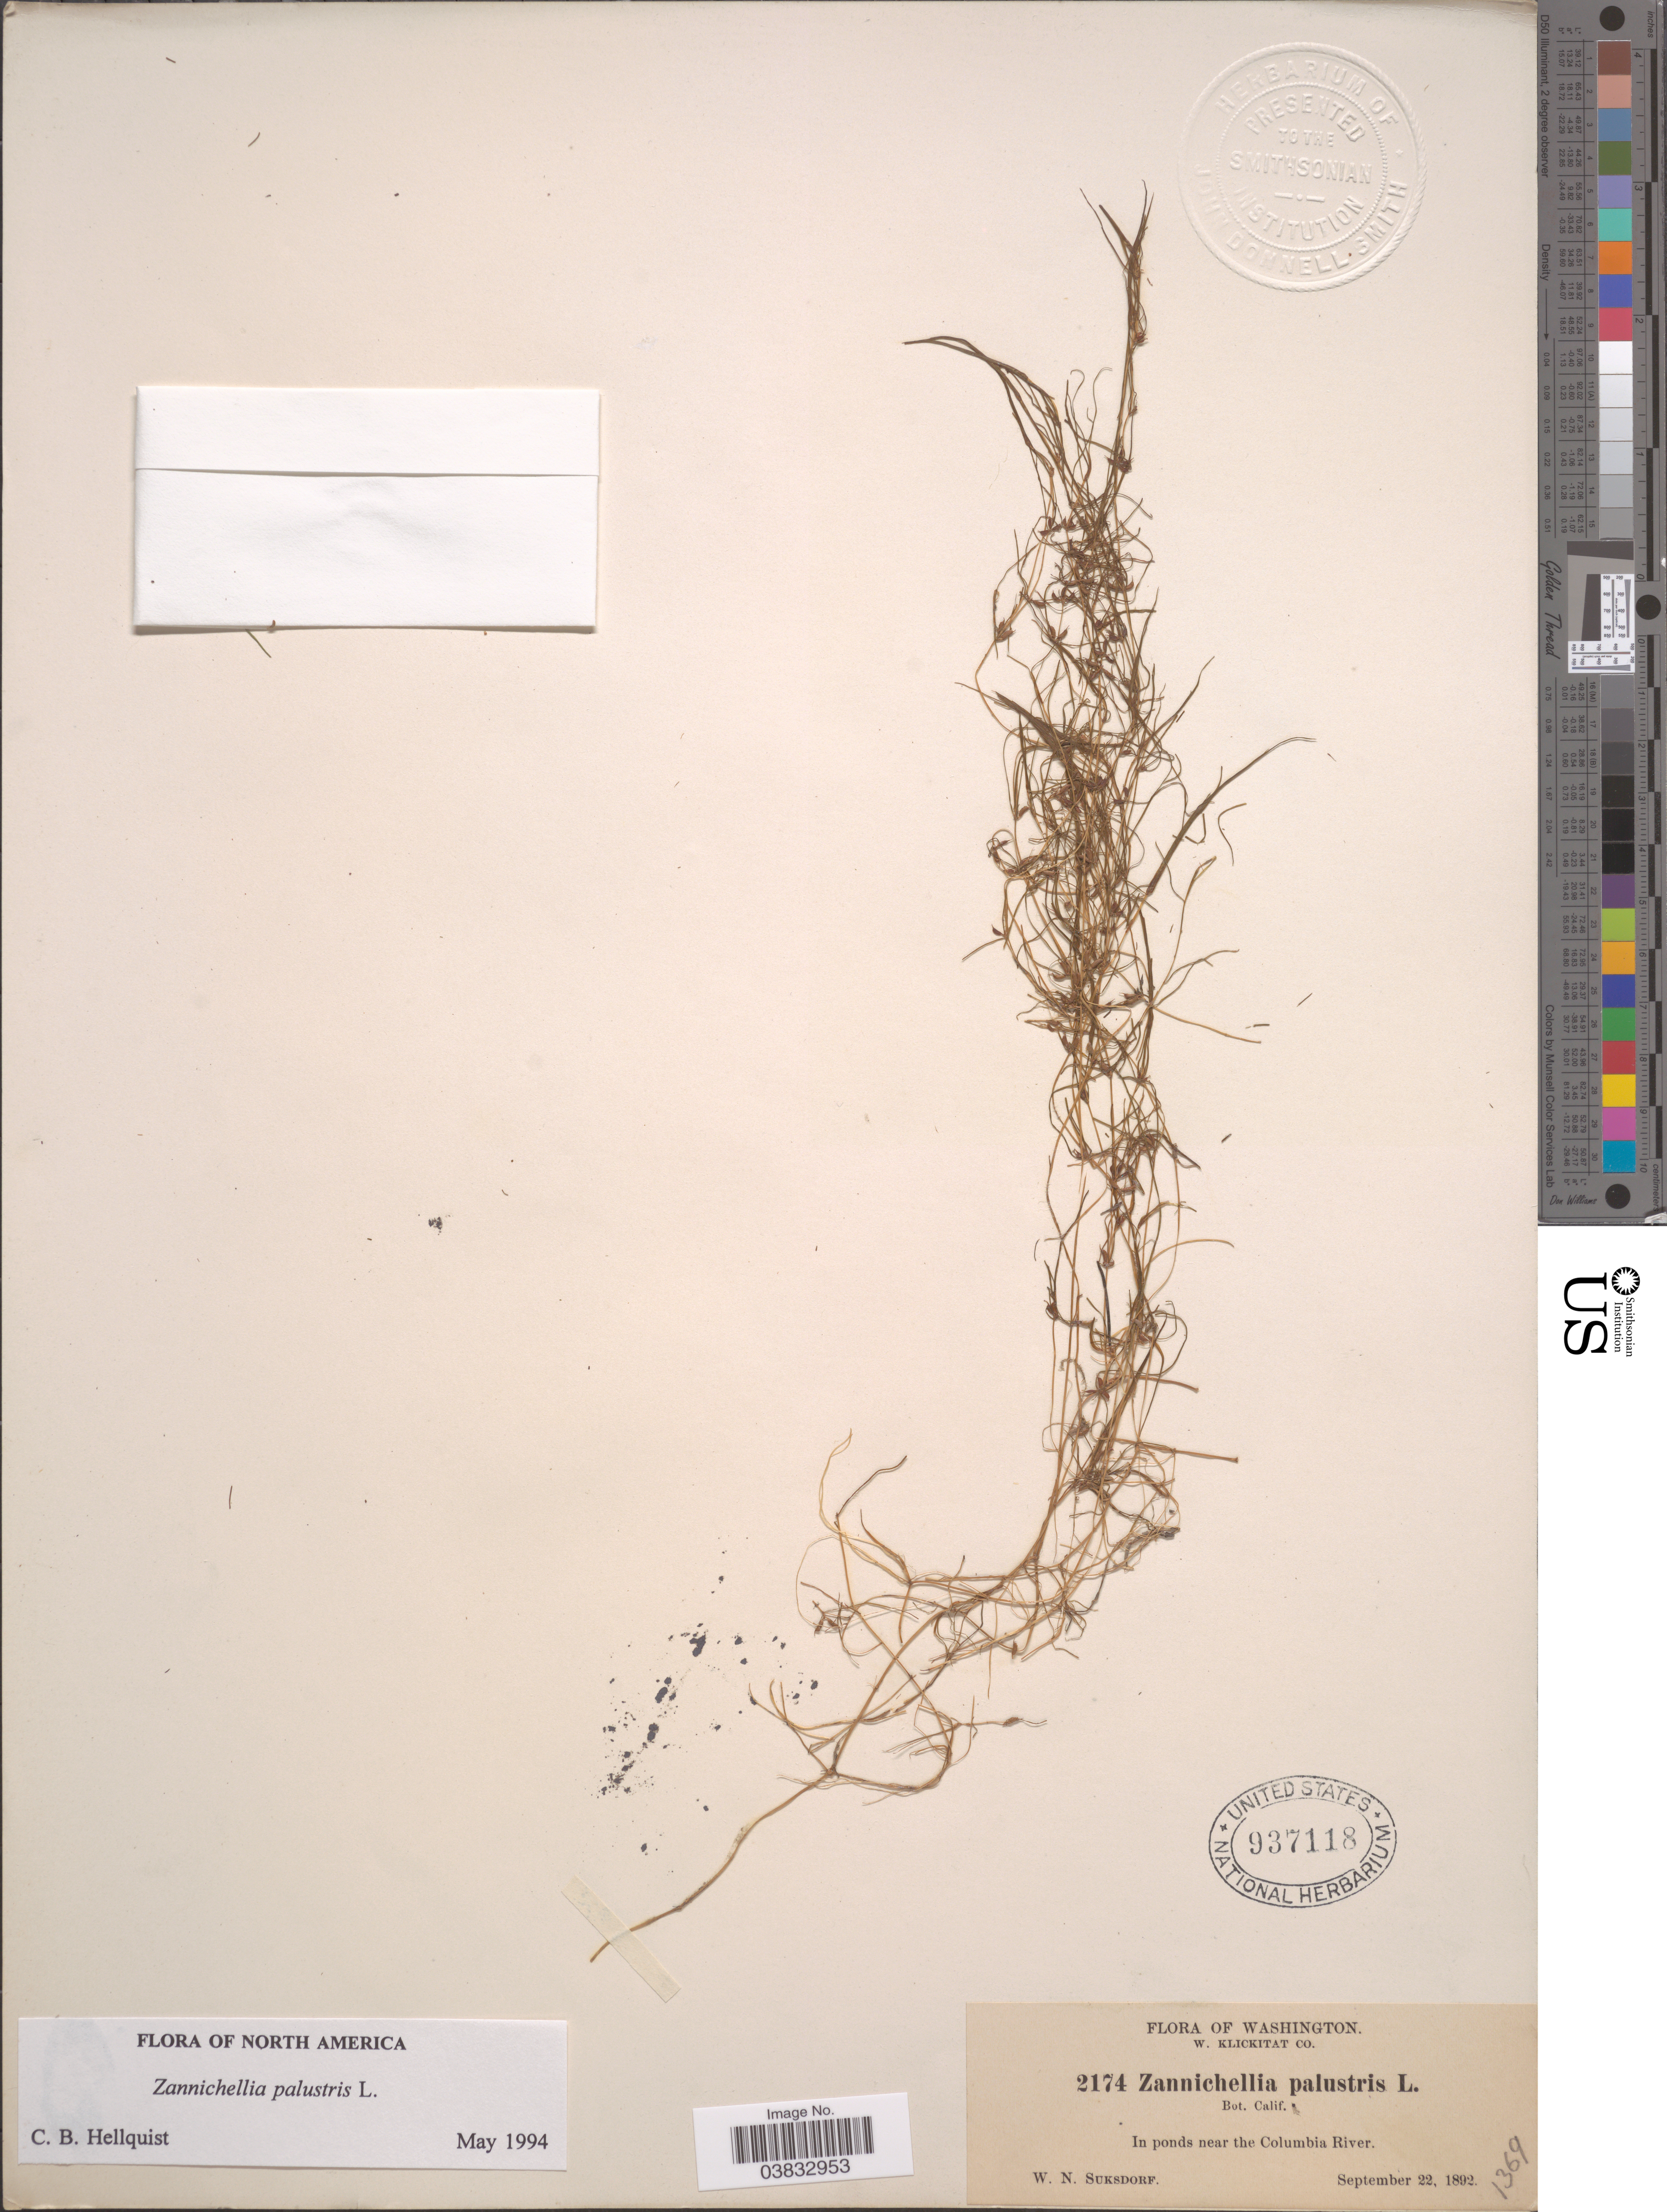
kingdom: Plantae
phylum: Tracheophyta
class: Liliopsida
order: Alismatales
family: Potamogetonaceae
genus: Zannichellia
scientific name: Zannichellia palustris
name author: L.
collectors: W. N. Suksdorf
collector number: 2174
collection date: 1892-09-22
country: United States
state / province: Washington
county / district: Klickitat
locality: W. Klickitat Co. In ponds near the Columbia River.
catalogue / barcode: US 937118